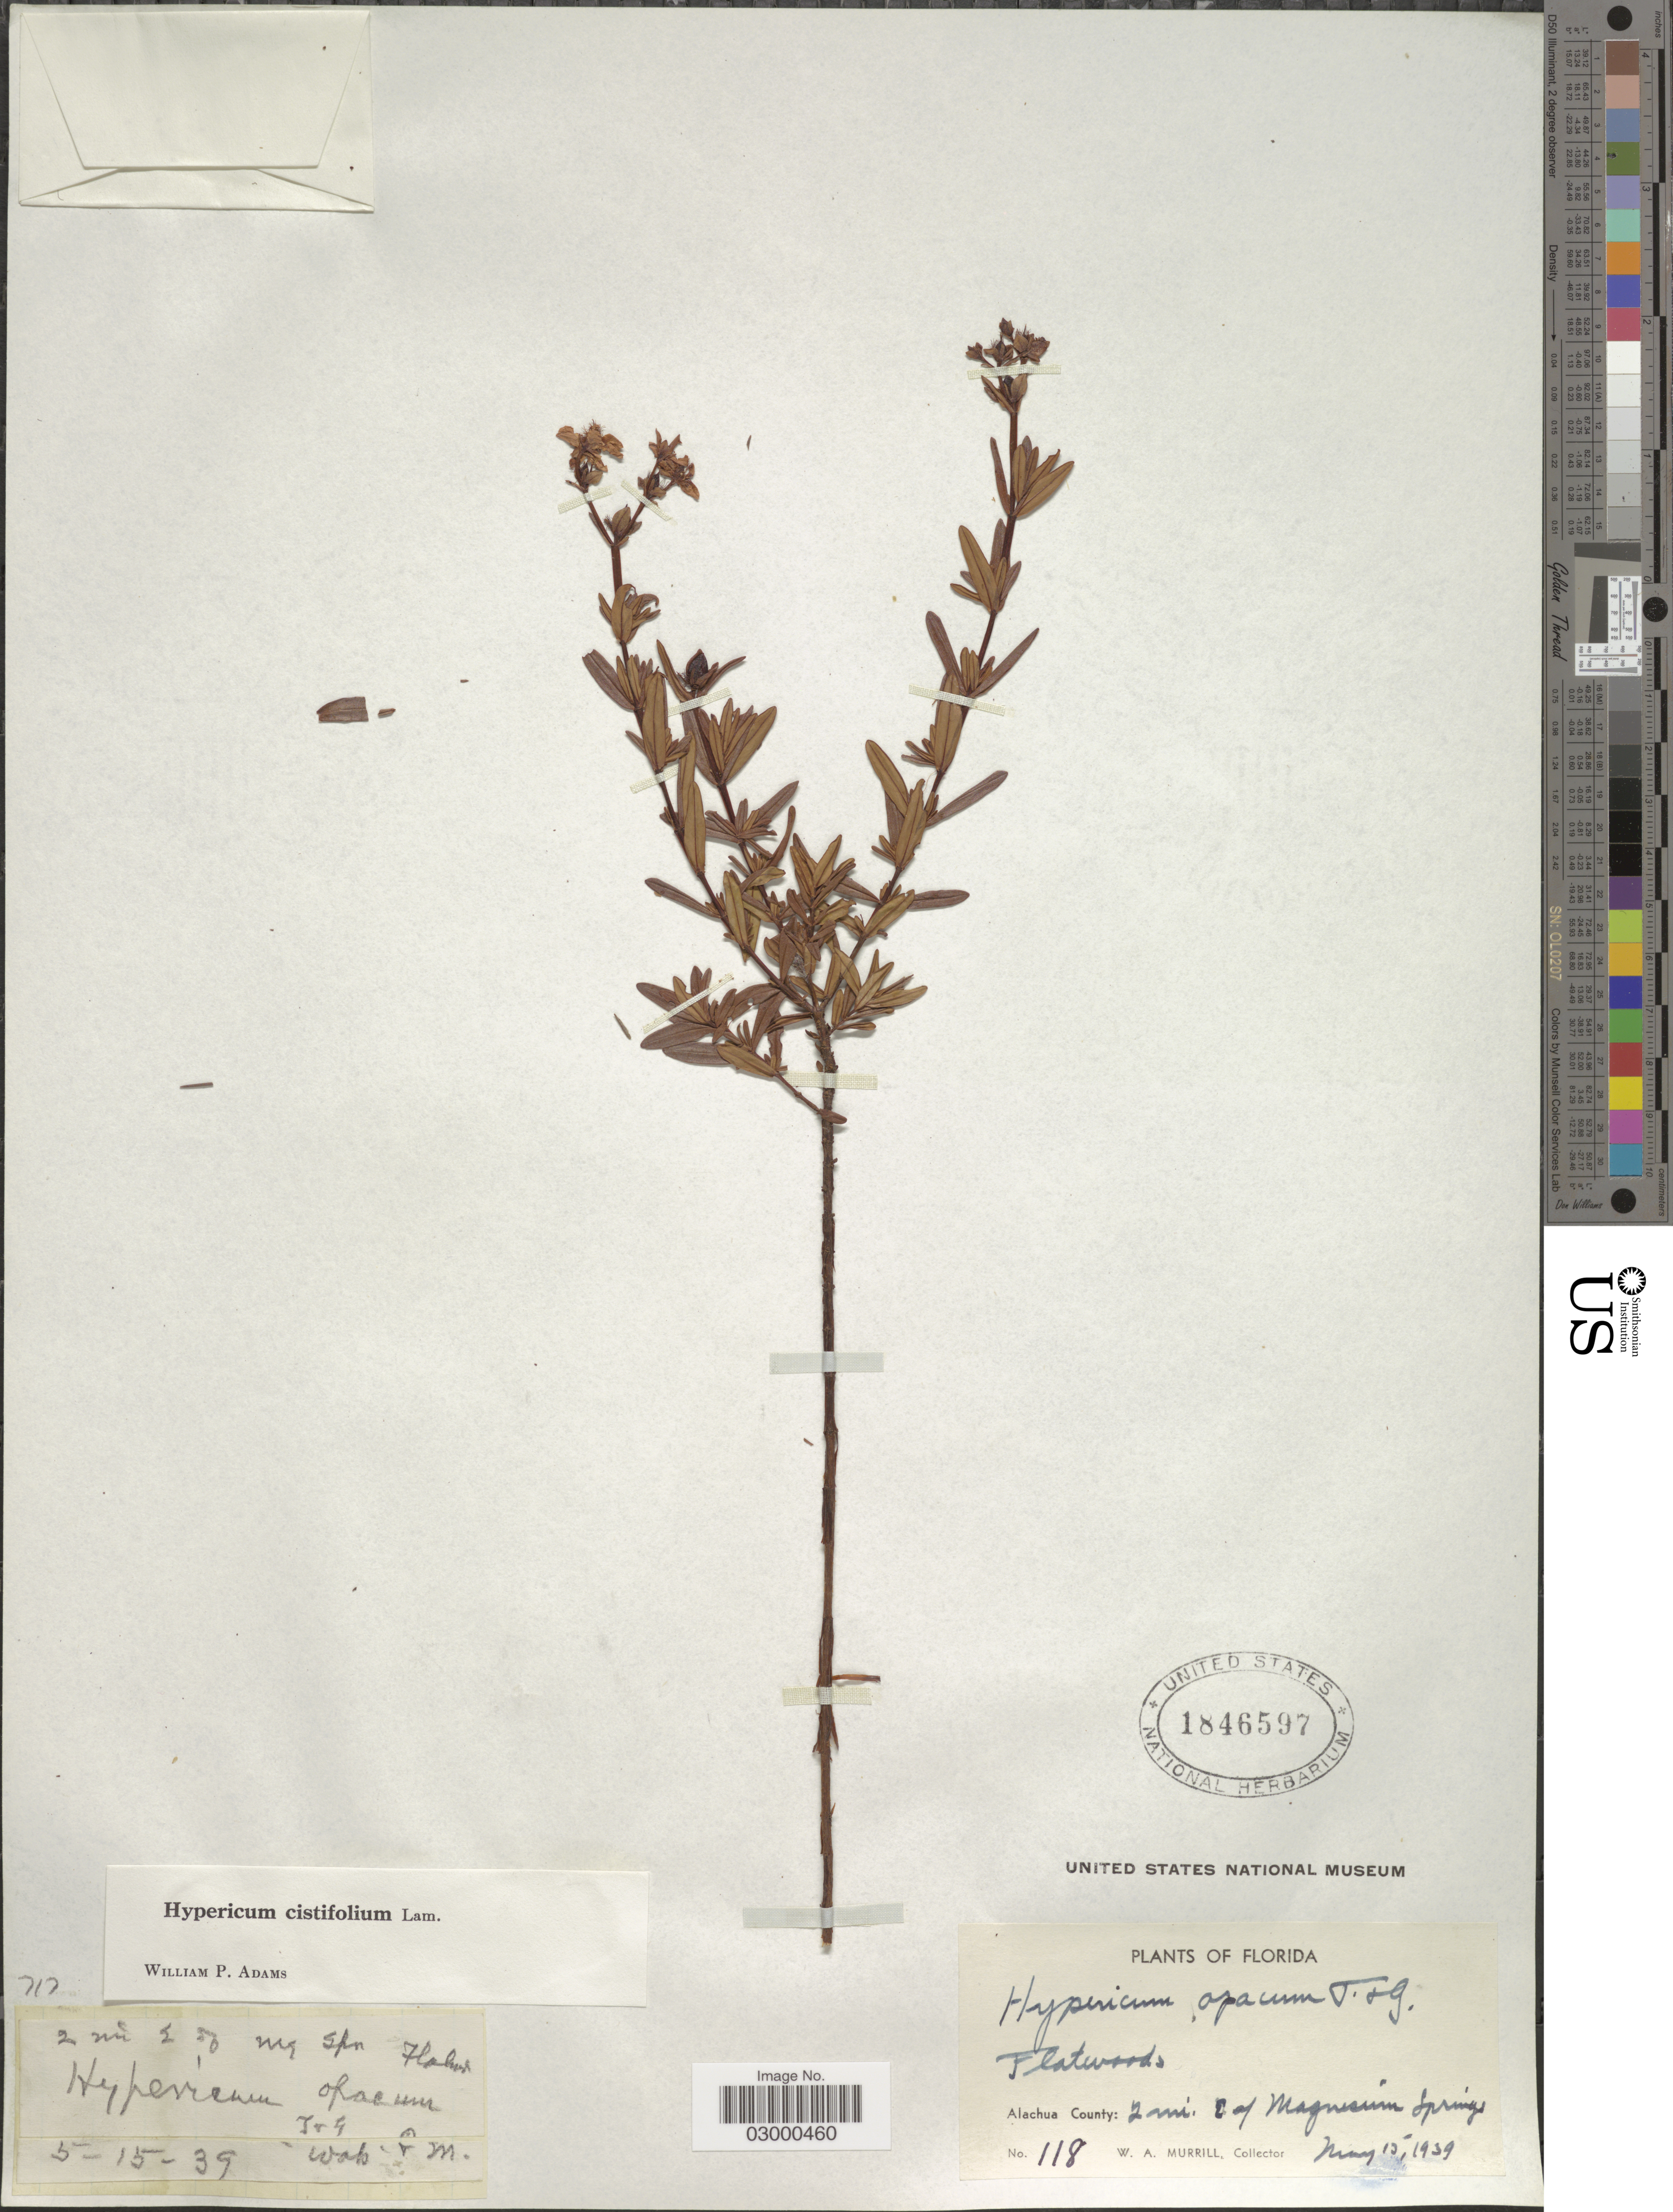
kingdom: Plantae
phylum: Tracheophyta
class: Magnoliopsida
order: Malpighiales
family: Hypericaceae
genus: Hypericum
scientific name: Hypericum cistifolium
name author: Lam.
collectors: W. A. Murrill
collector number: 118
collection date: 1939-05-15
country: United States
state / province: Florida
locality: Alachua County: 2 mi. E of Magnesium Springs.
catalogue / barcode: US 1846597